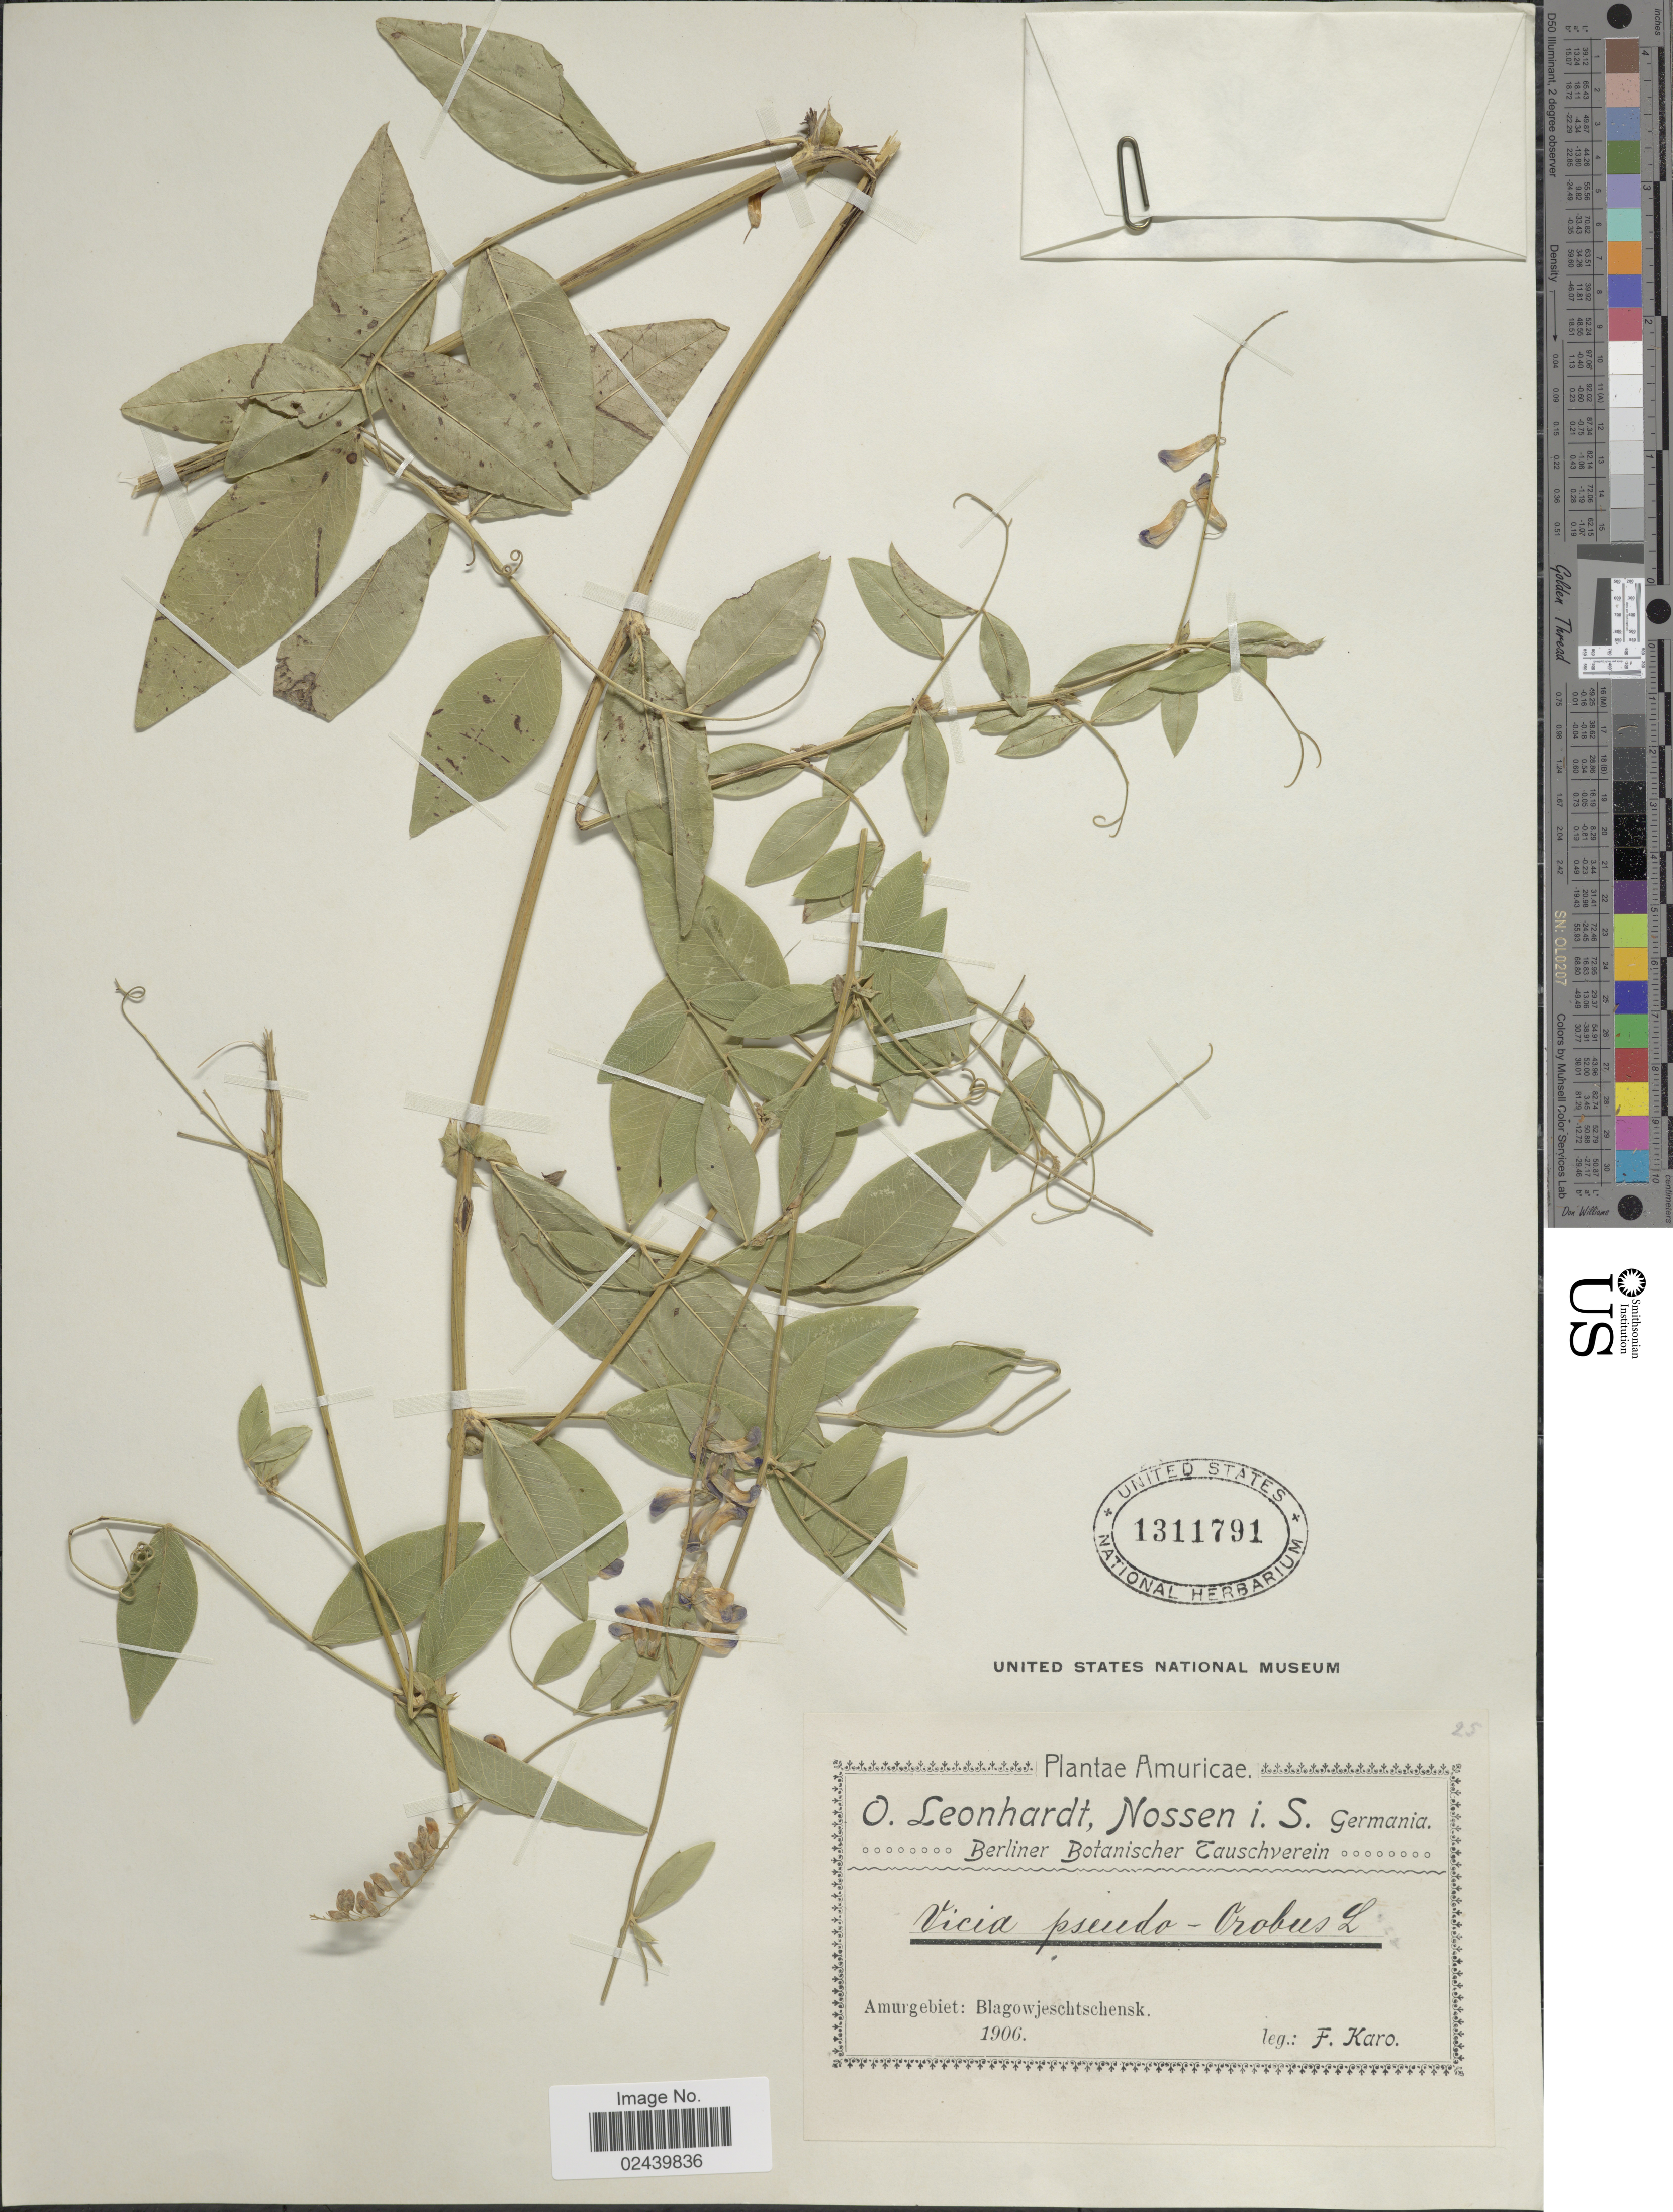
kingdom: Plantae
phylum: Tracheophyta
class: Magnoliopsida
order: Fabales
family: Fabaceae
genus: Vicia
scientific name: Vicia pseudo-orobus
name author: Fisch. & C.A. Mey.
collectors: F. Karo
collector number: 25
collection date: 1906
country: Russian Federation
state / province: Amur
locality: Amurgebiet: Blagowjeschtschensk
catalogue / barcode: US 1311791